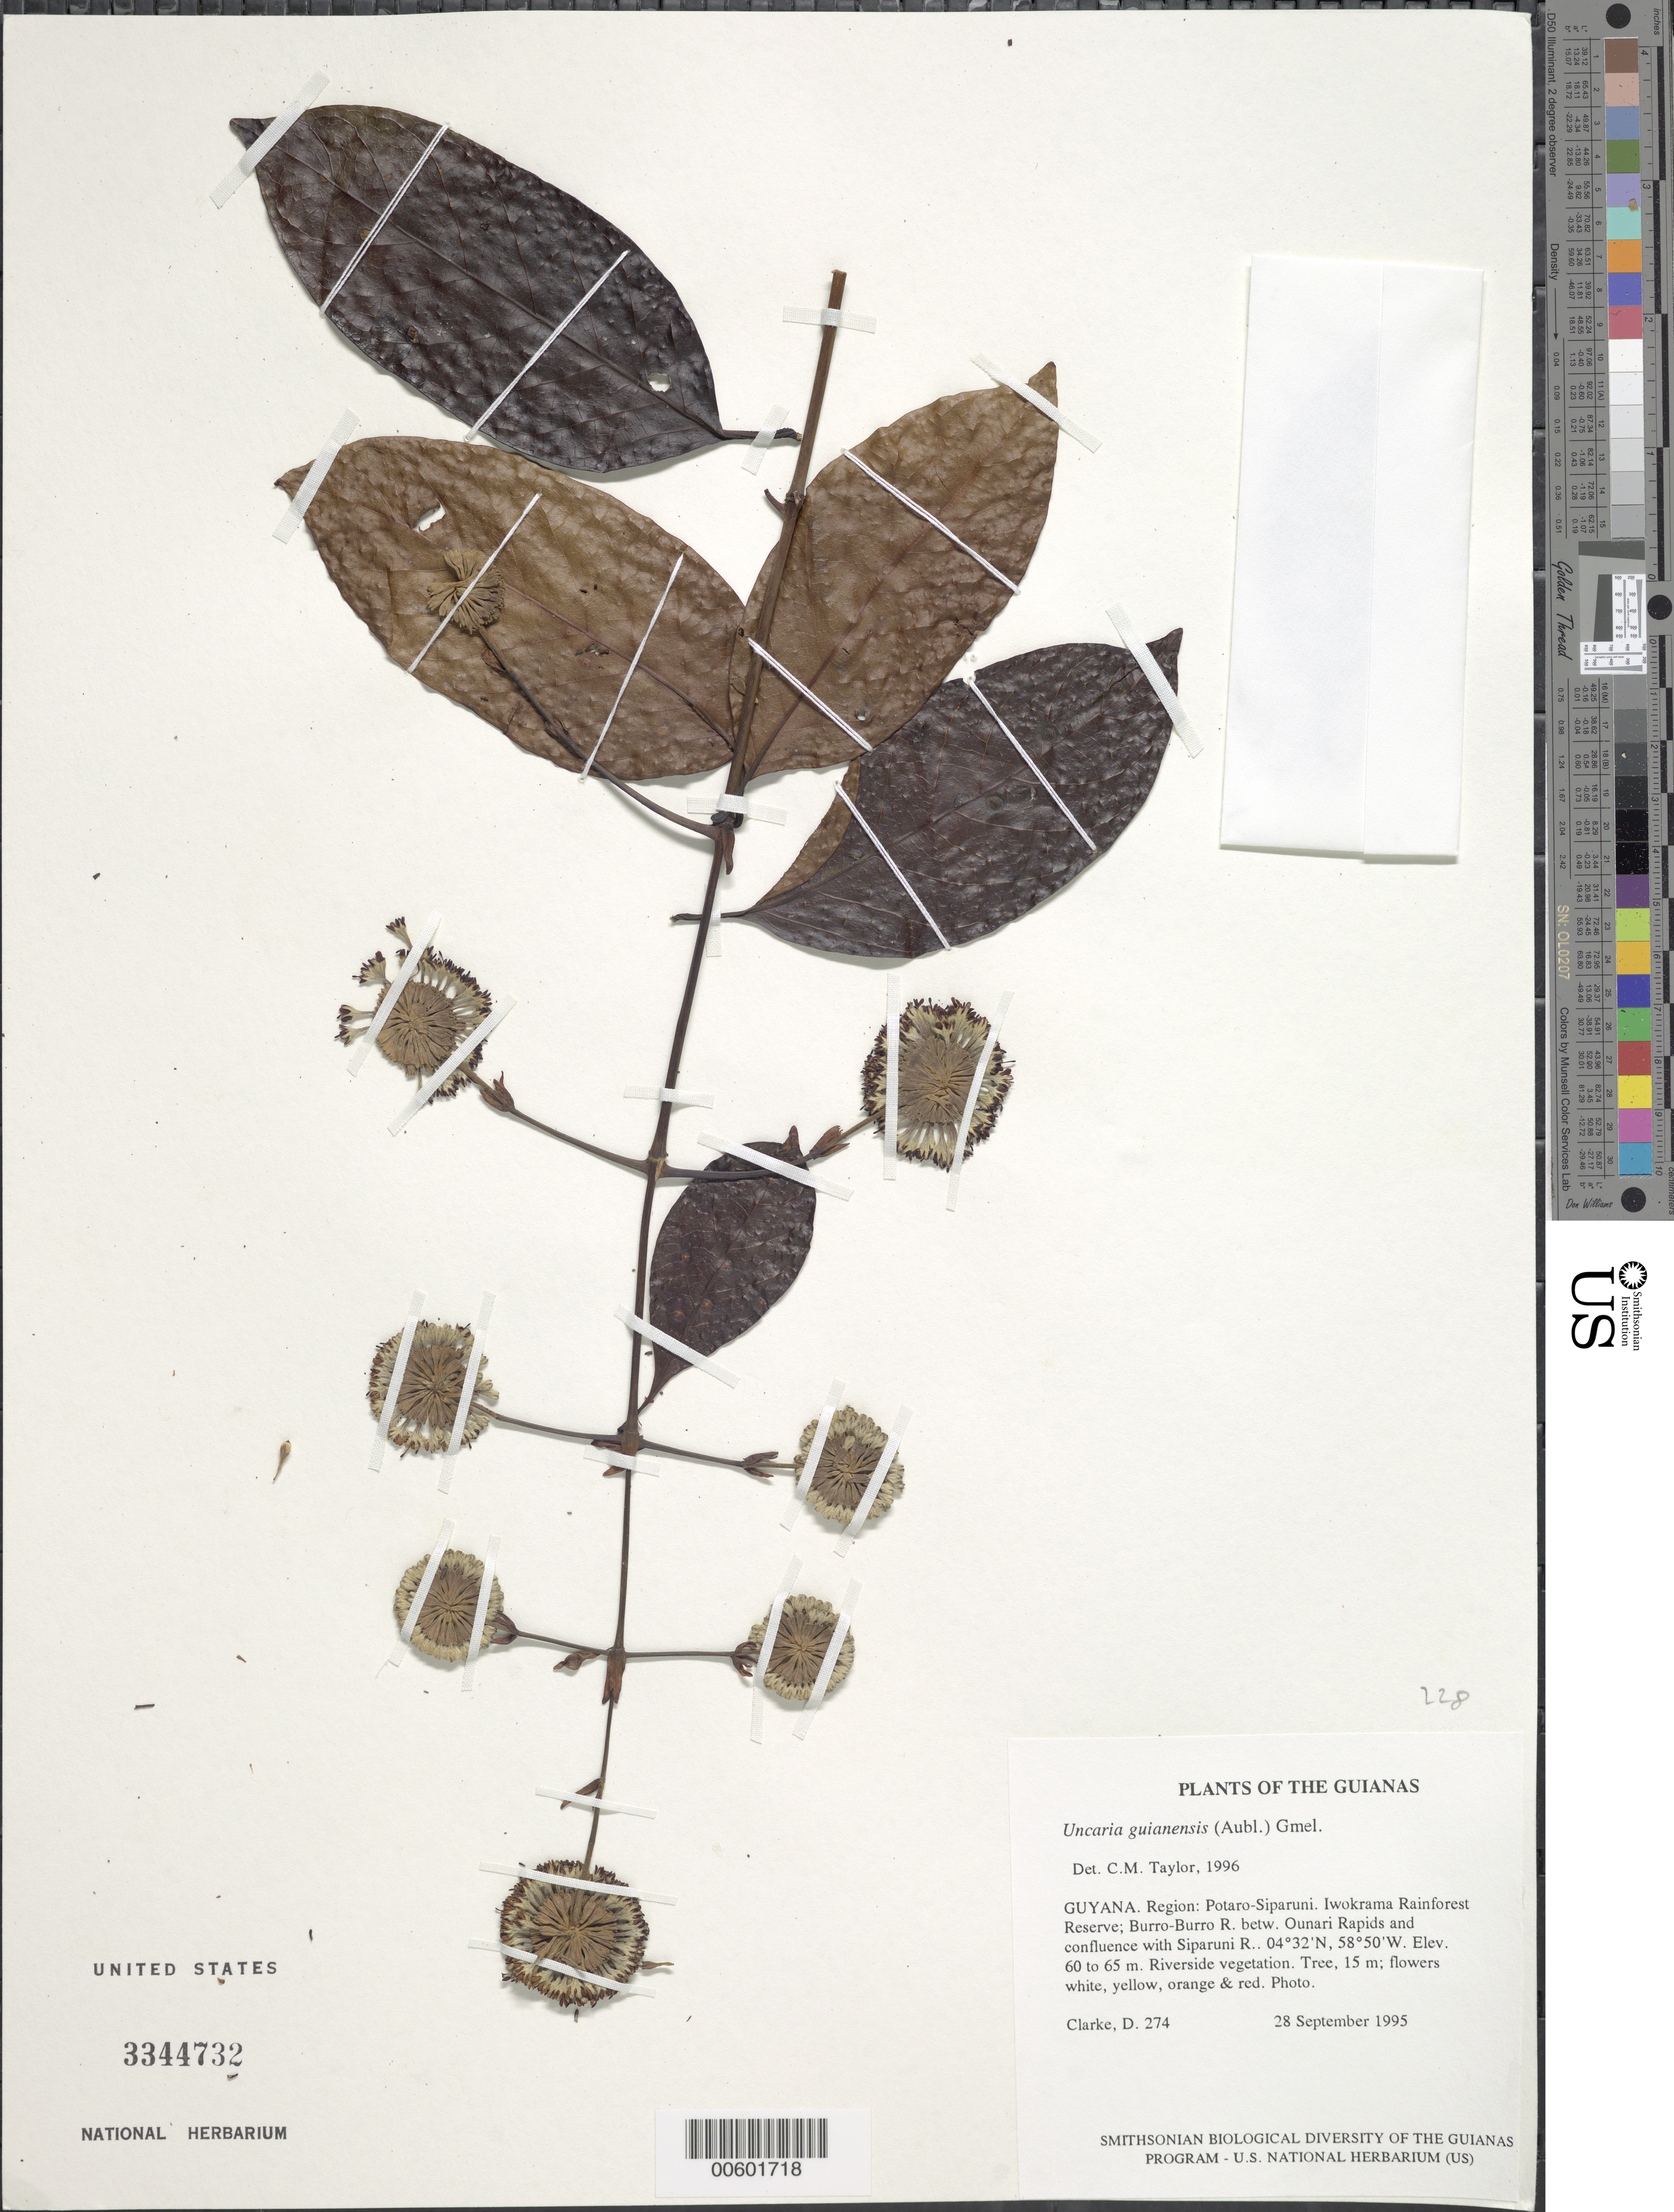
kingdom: Plantae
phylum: Tracheophyta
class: Magnoliopsida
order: Gentianales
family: Rubiaceae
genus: Uncaria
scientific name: Uncaria guianensis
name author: (Aubl.) J.F. Gmel.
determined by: Taylor, Charlotte M.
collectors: H. D. Clarke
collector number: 274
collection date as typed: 28 September 1995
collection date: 1995-09-28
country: Guyana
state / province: Potaro-Siparuni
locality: Iwokrama Rainforest Reserve; Burro-Burro R. betw. Dunari Rapids and confluence with Siparuni R.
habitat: Riverside vegetation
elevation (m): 60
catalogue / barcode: US 3344732